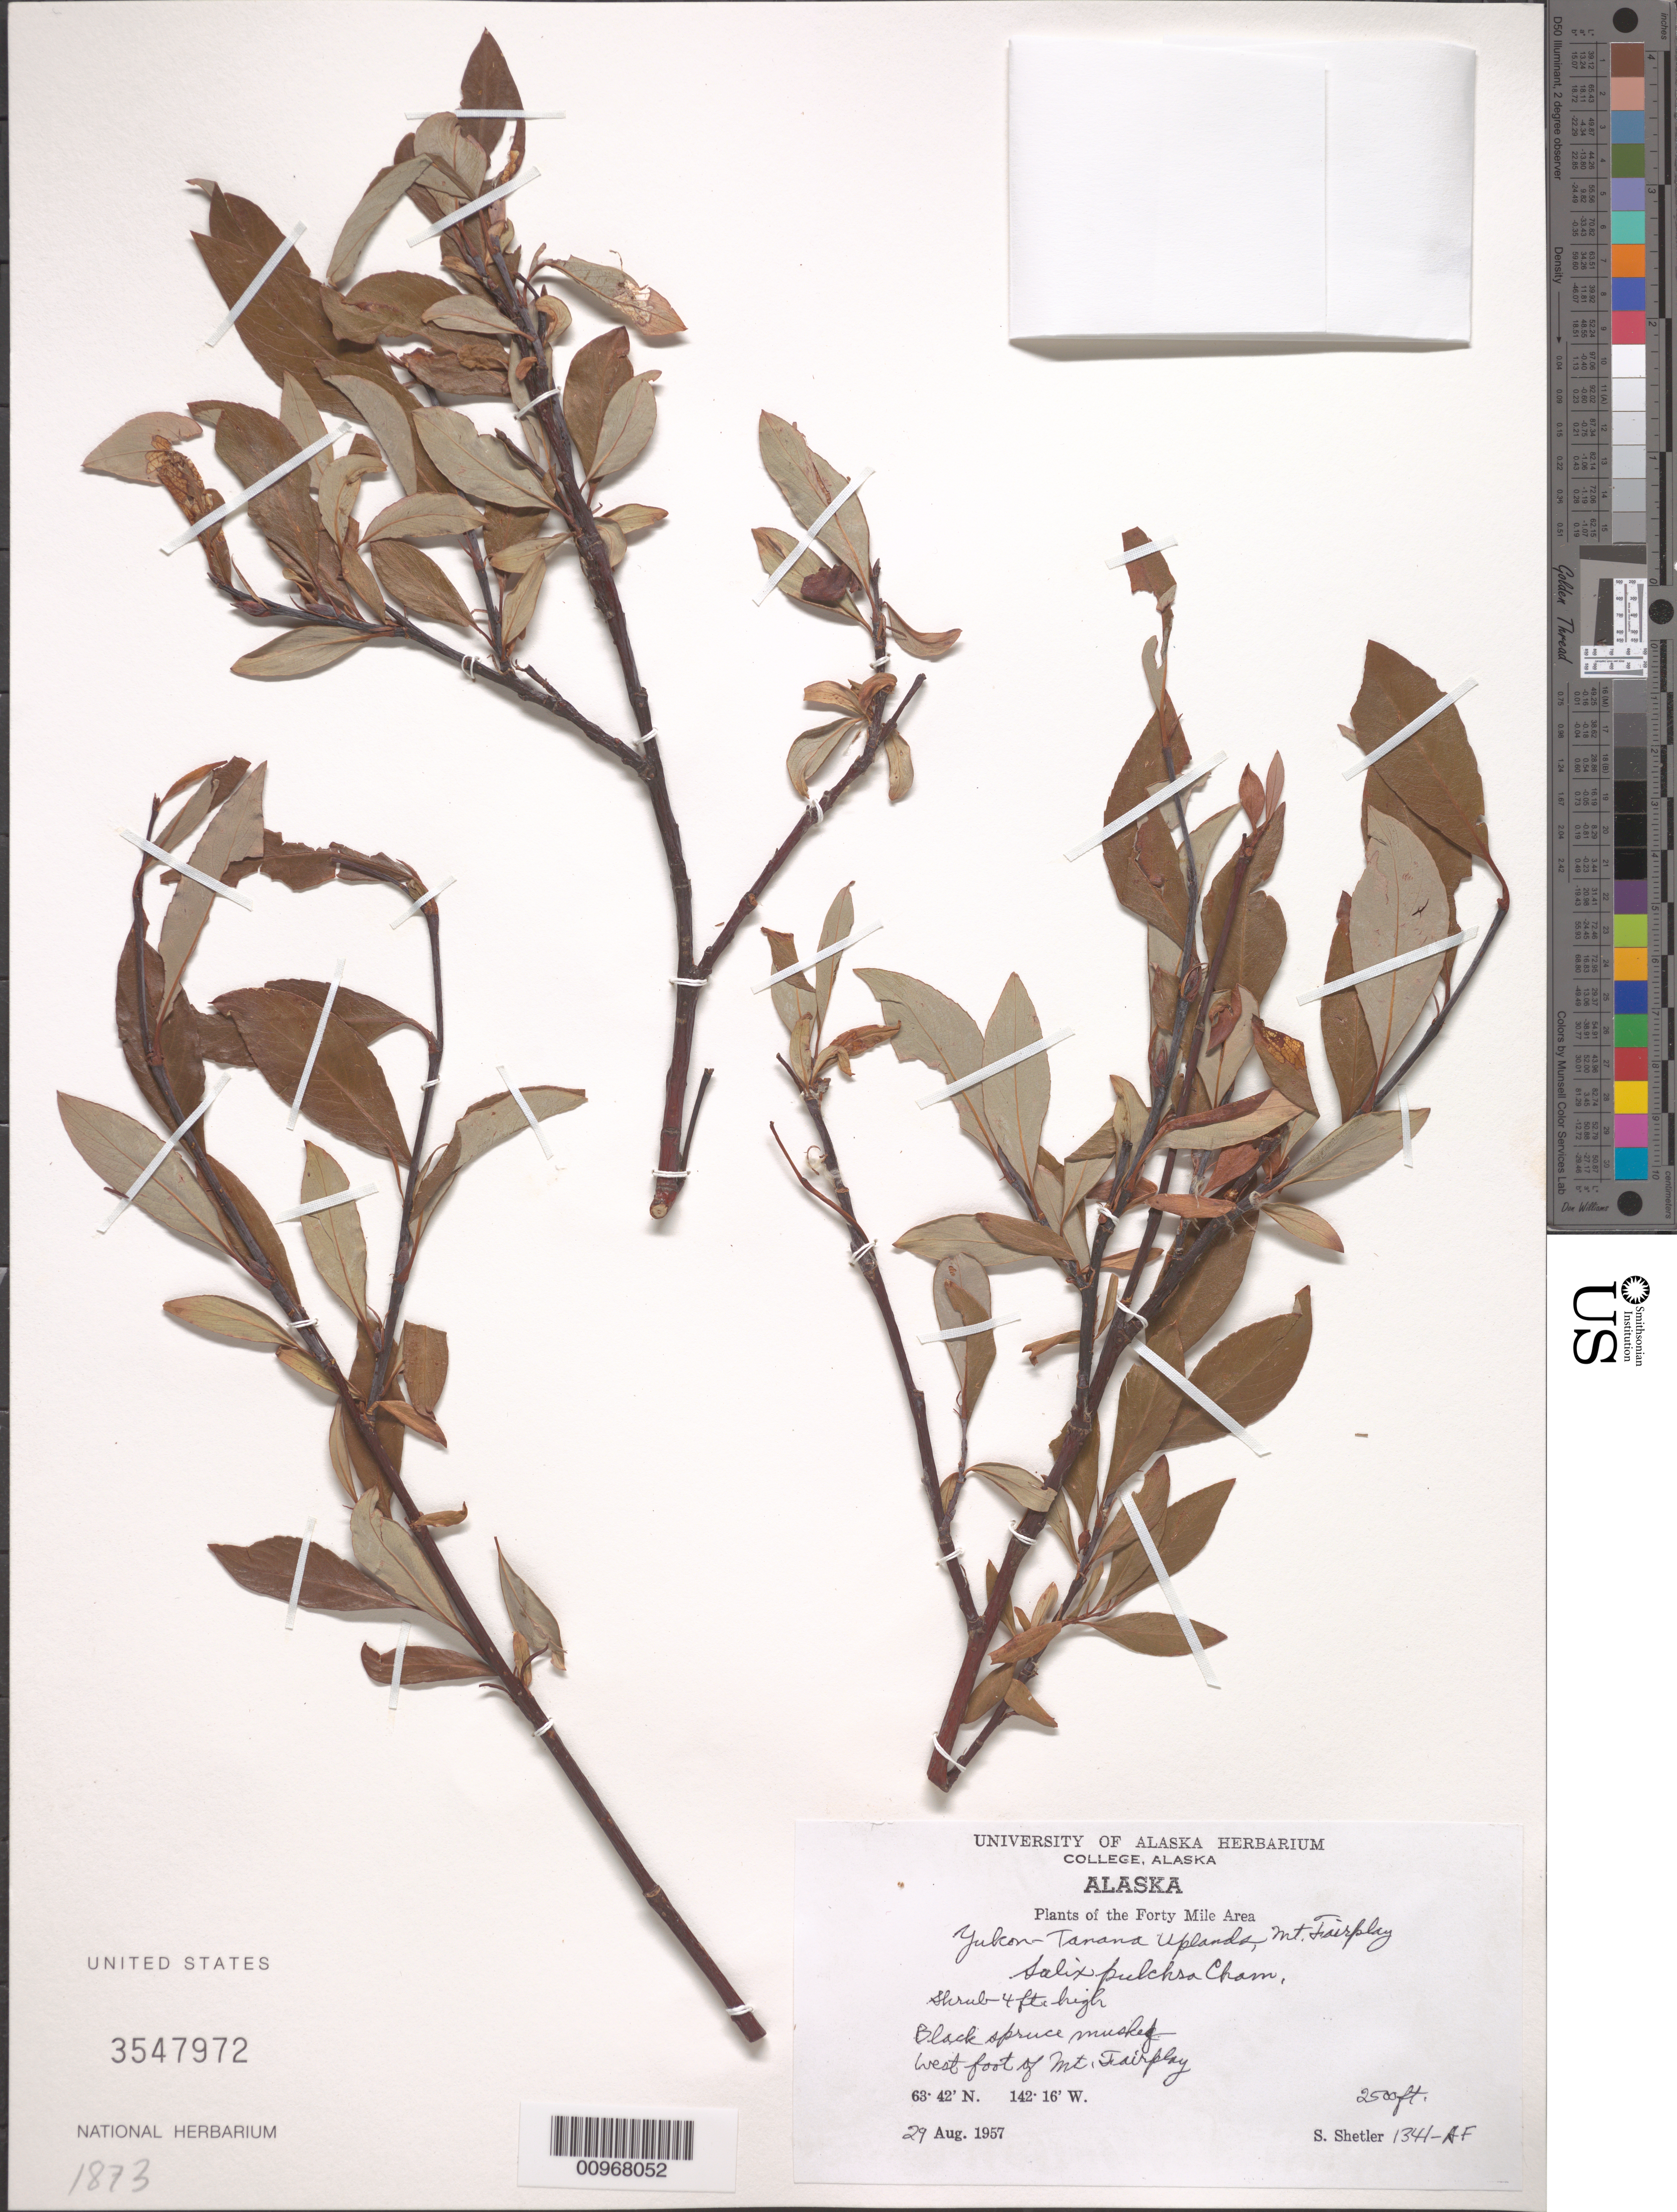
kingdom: Plantae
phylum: Tracheophyta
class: Magnoliopsida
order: Malpighiales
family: Salicaceae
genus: Salix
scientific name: Salix pulchra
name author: Cham.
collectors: S. Shetler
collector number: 1341-AF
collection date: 1957-08-29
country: United States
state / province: Alaska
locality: Forty Mile Area. Yukon-Tanana Uplands, Mt. Fairplay. West foot of Mt. Fairplay.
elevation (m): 762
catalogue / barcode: US 3547972